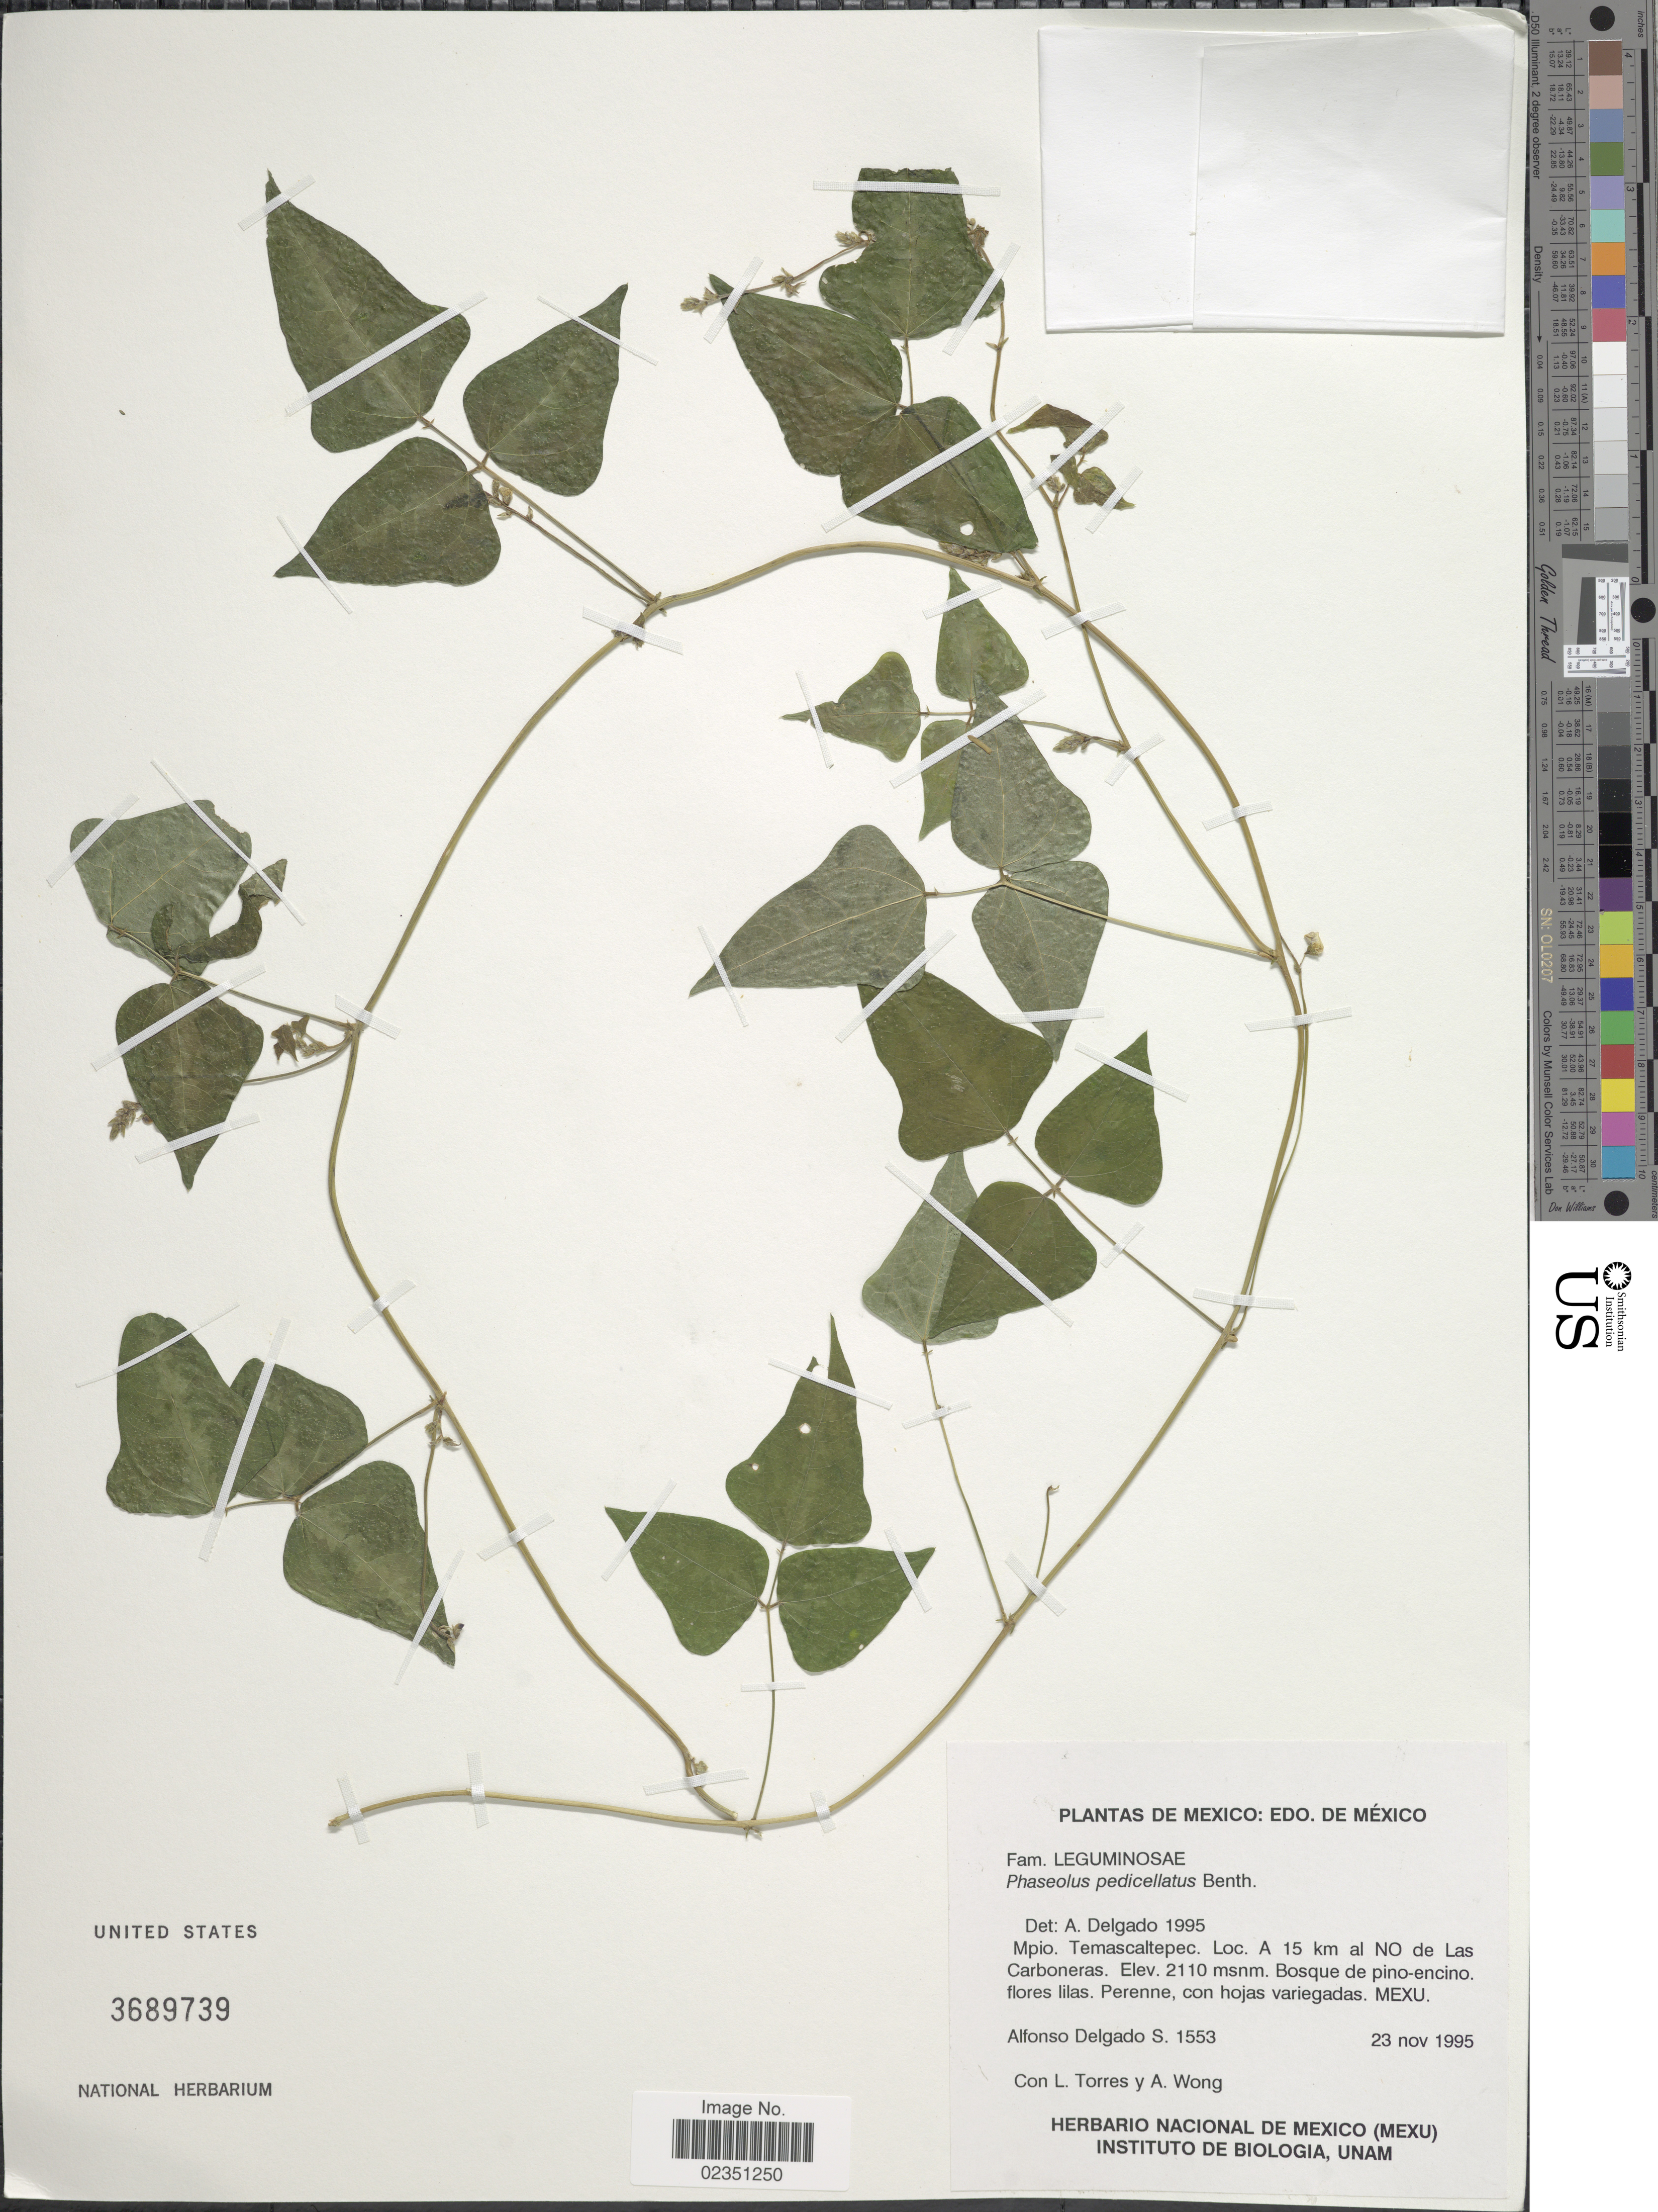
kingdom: Plantae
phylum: Tracheophyta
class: Magnoliopsida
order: Fabales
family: Fabaceae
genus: Phaseolus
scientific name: Phaseolus pedicellatus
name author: Benth.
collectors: A. Delgado S., L. Torres & A. Wong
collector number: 1553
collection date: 1995-11-23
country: Mexico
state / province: México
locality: Edo. de Mexico. Mpio. Temascaltepec. A 15 km al NO de Las Carboneras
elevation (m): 2110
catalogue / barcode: US 3689739